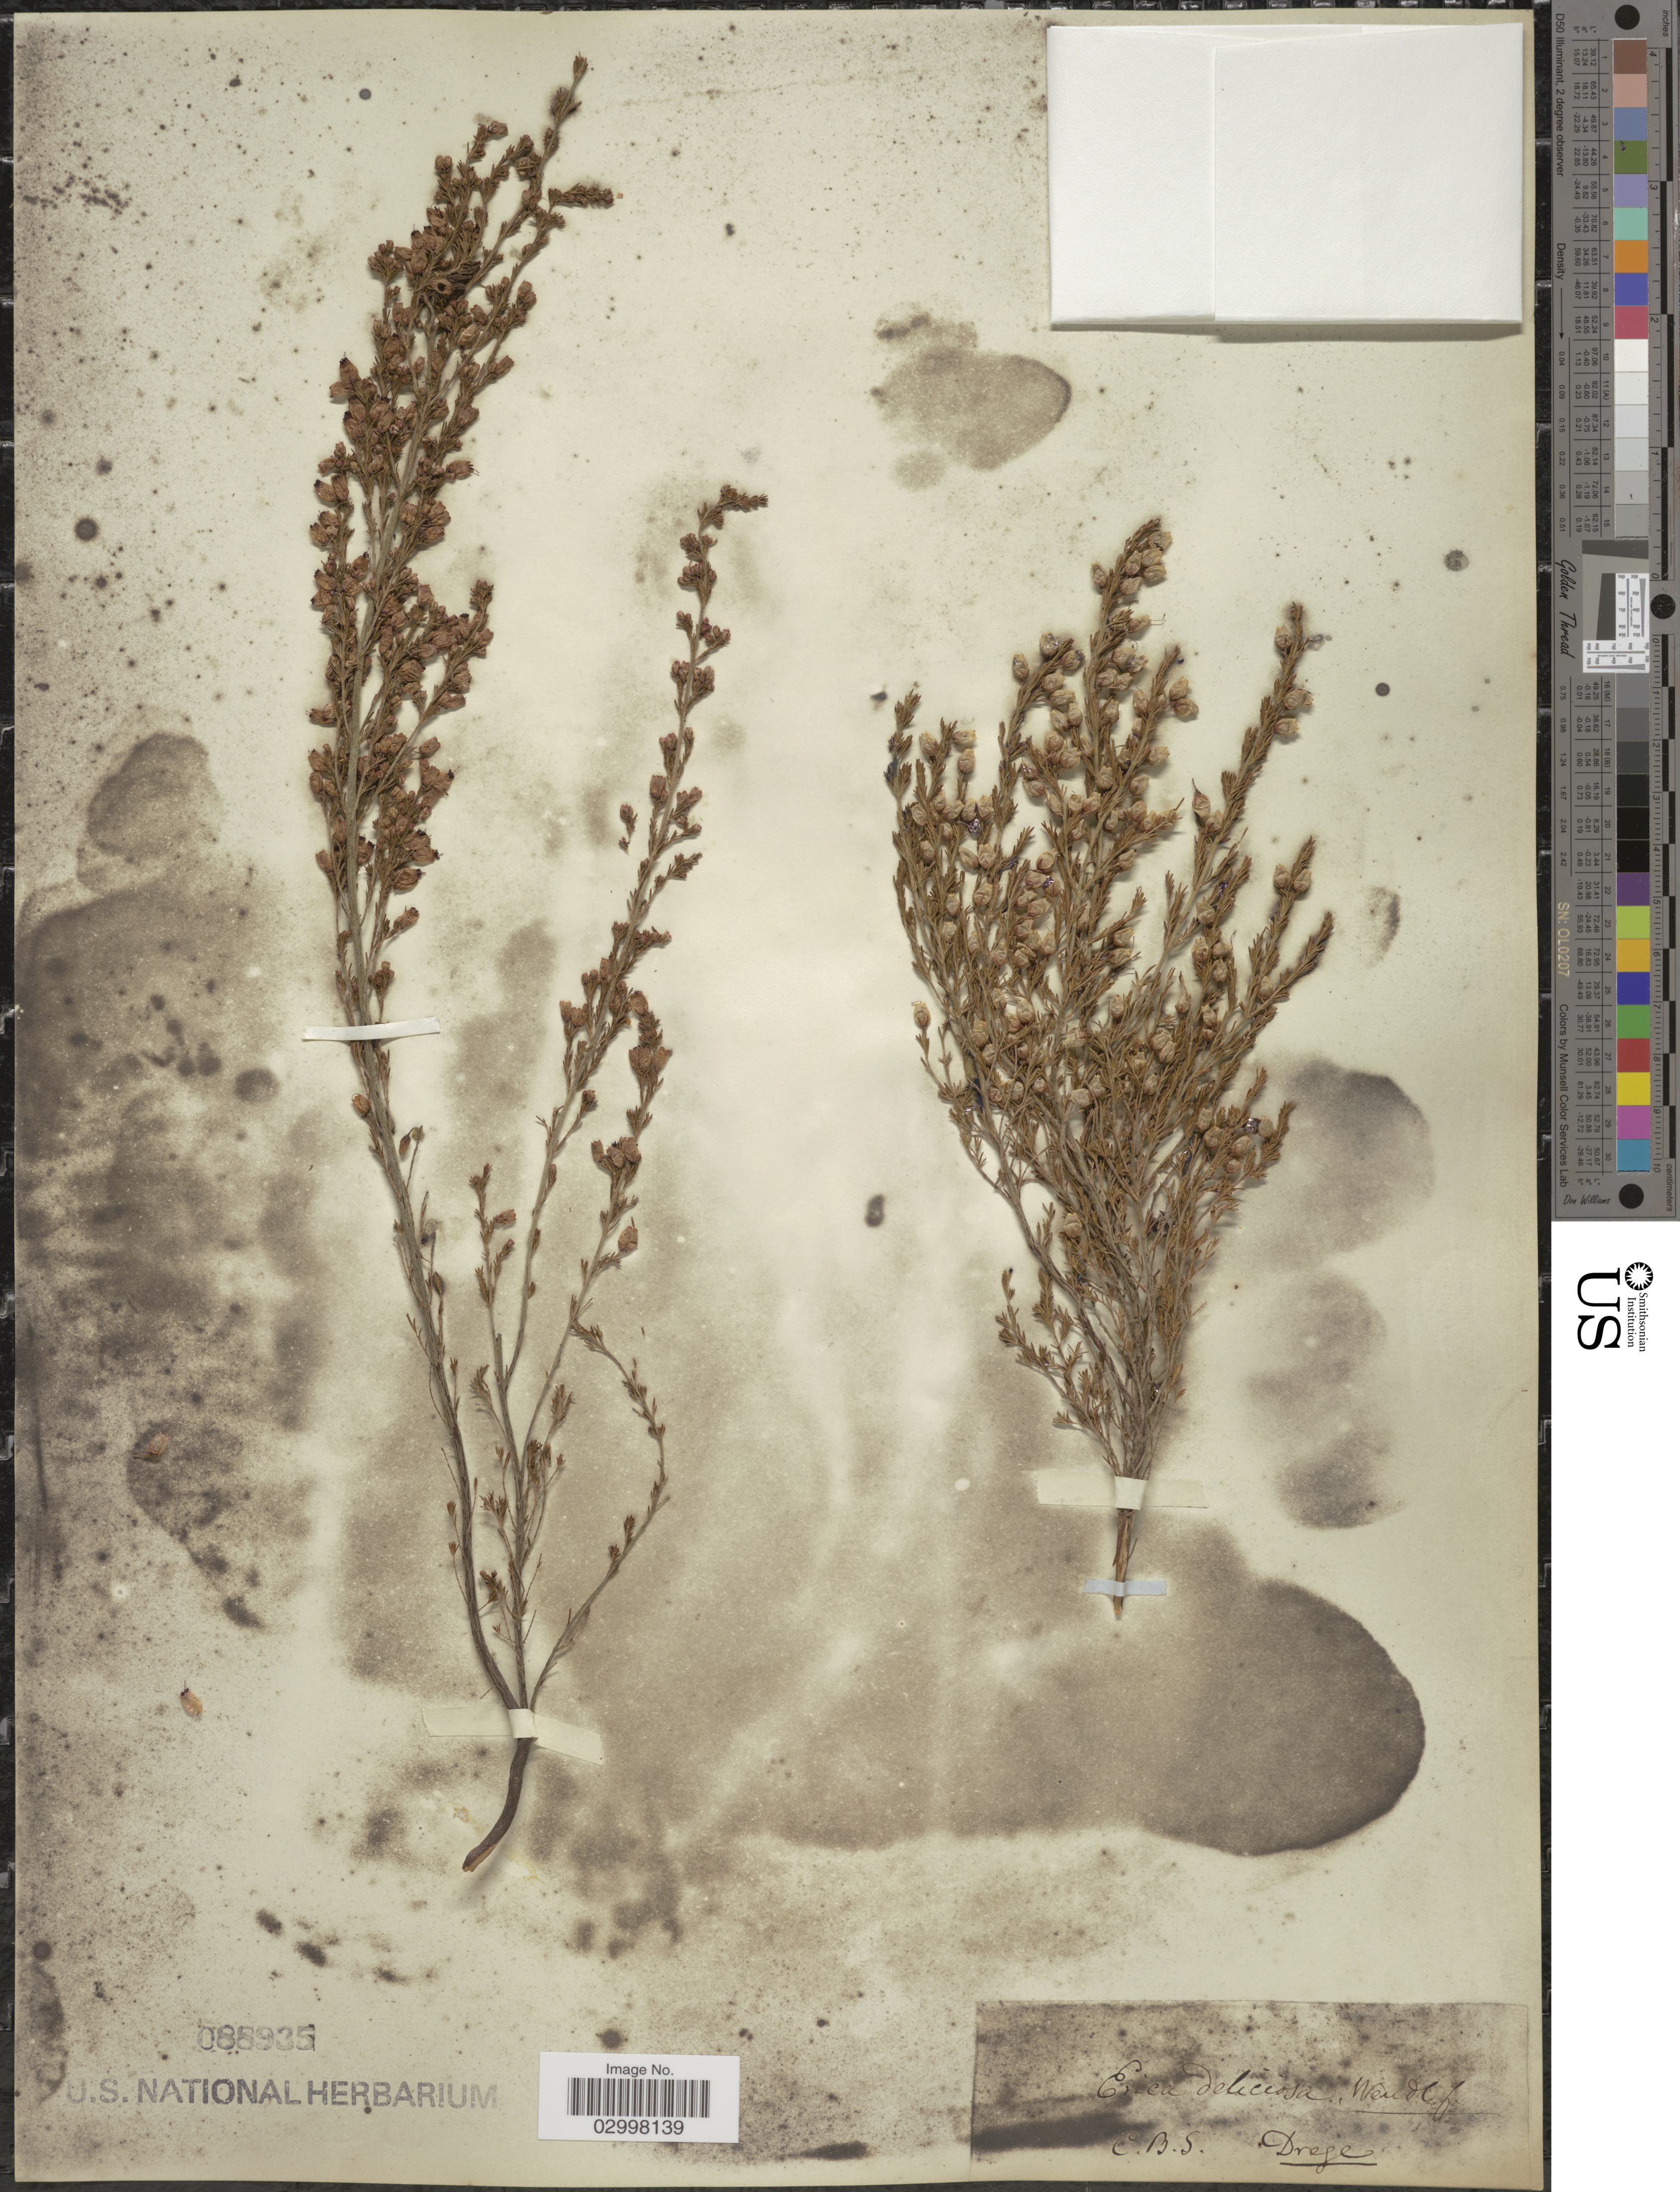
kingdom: Plantae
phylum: Tracheophyta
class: Magnoliopsida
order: Ericales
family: Ericaceae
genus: Erica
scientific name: Erica deliciosa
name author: H.L. Wendl. ex Benth.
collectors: Drege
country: South Africa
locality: C.B.S.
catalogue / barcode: US 88935